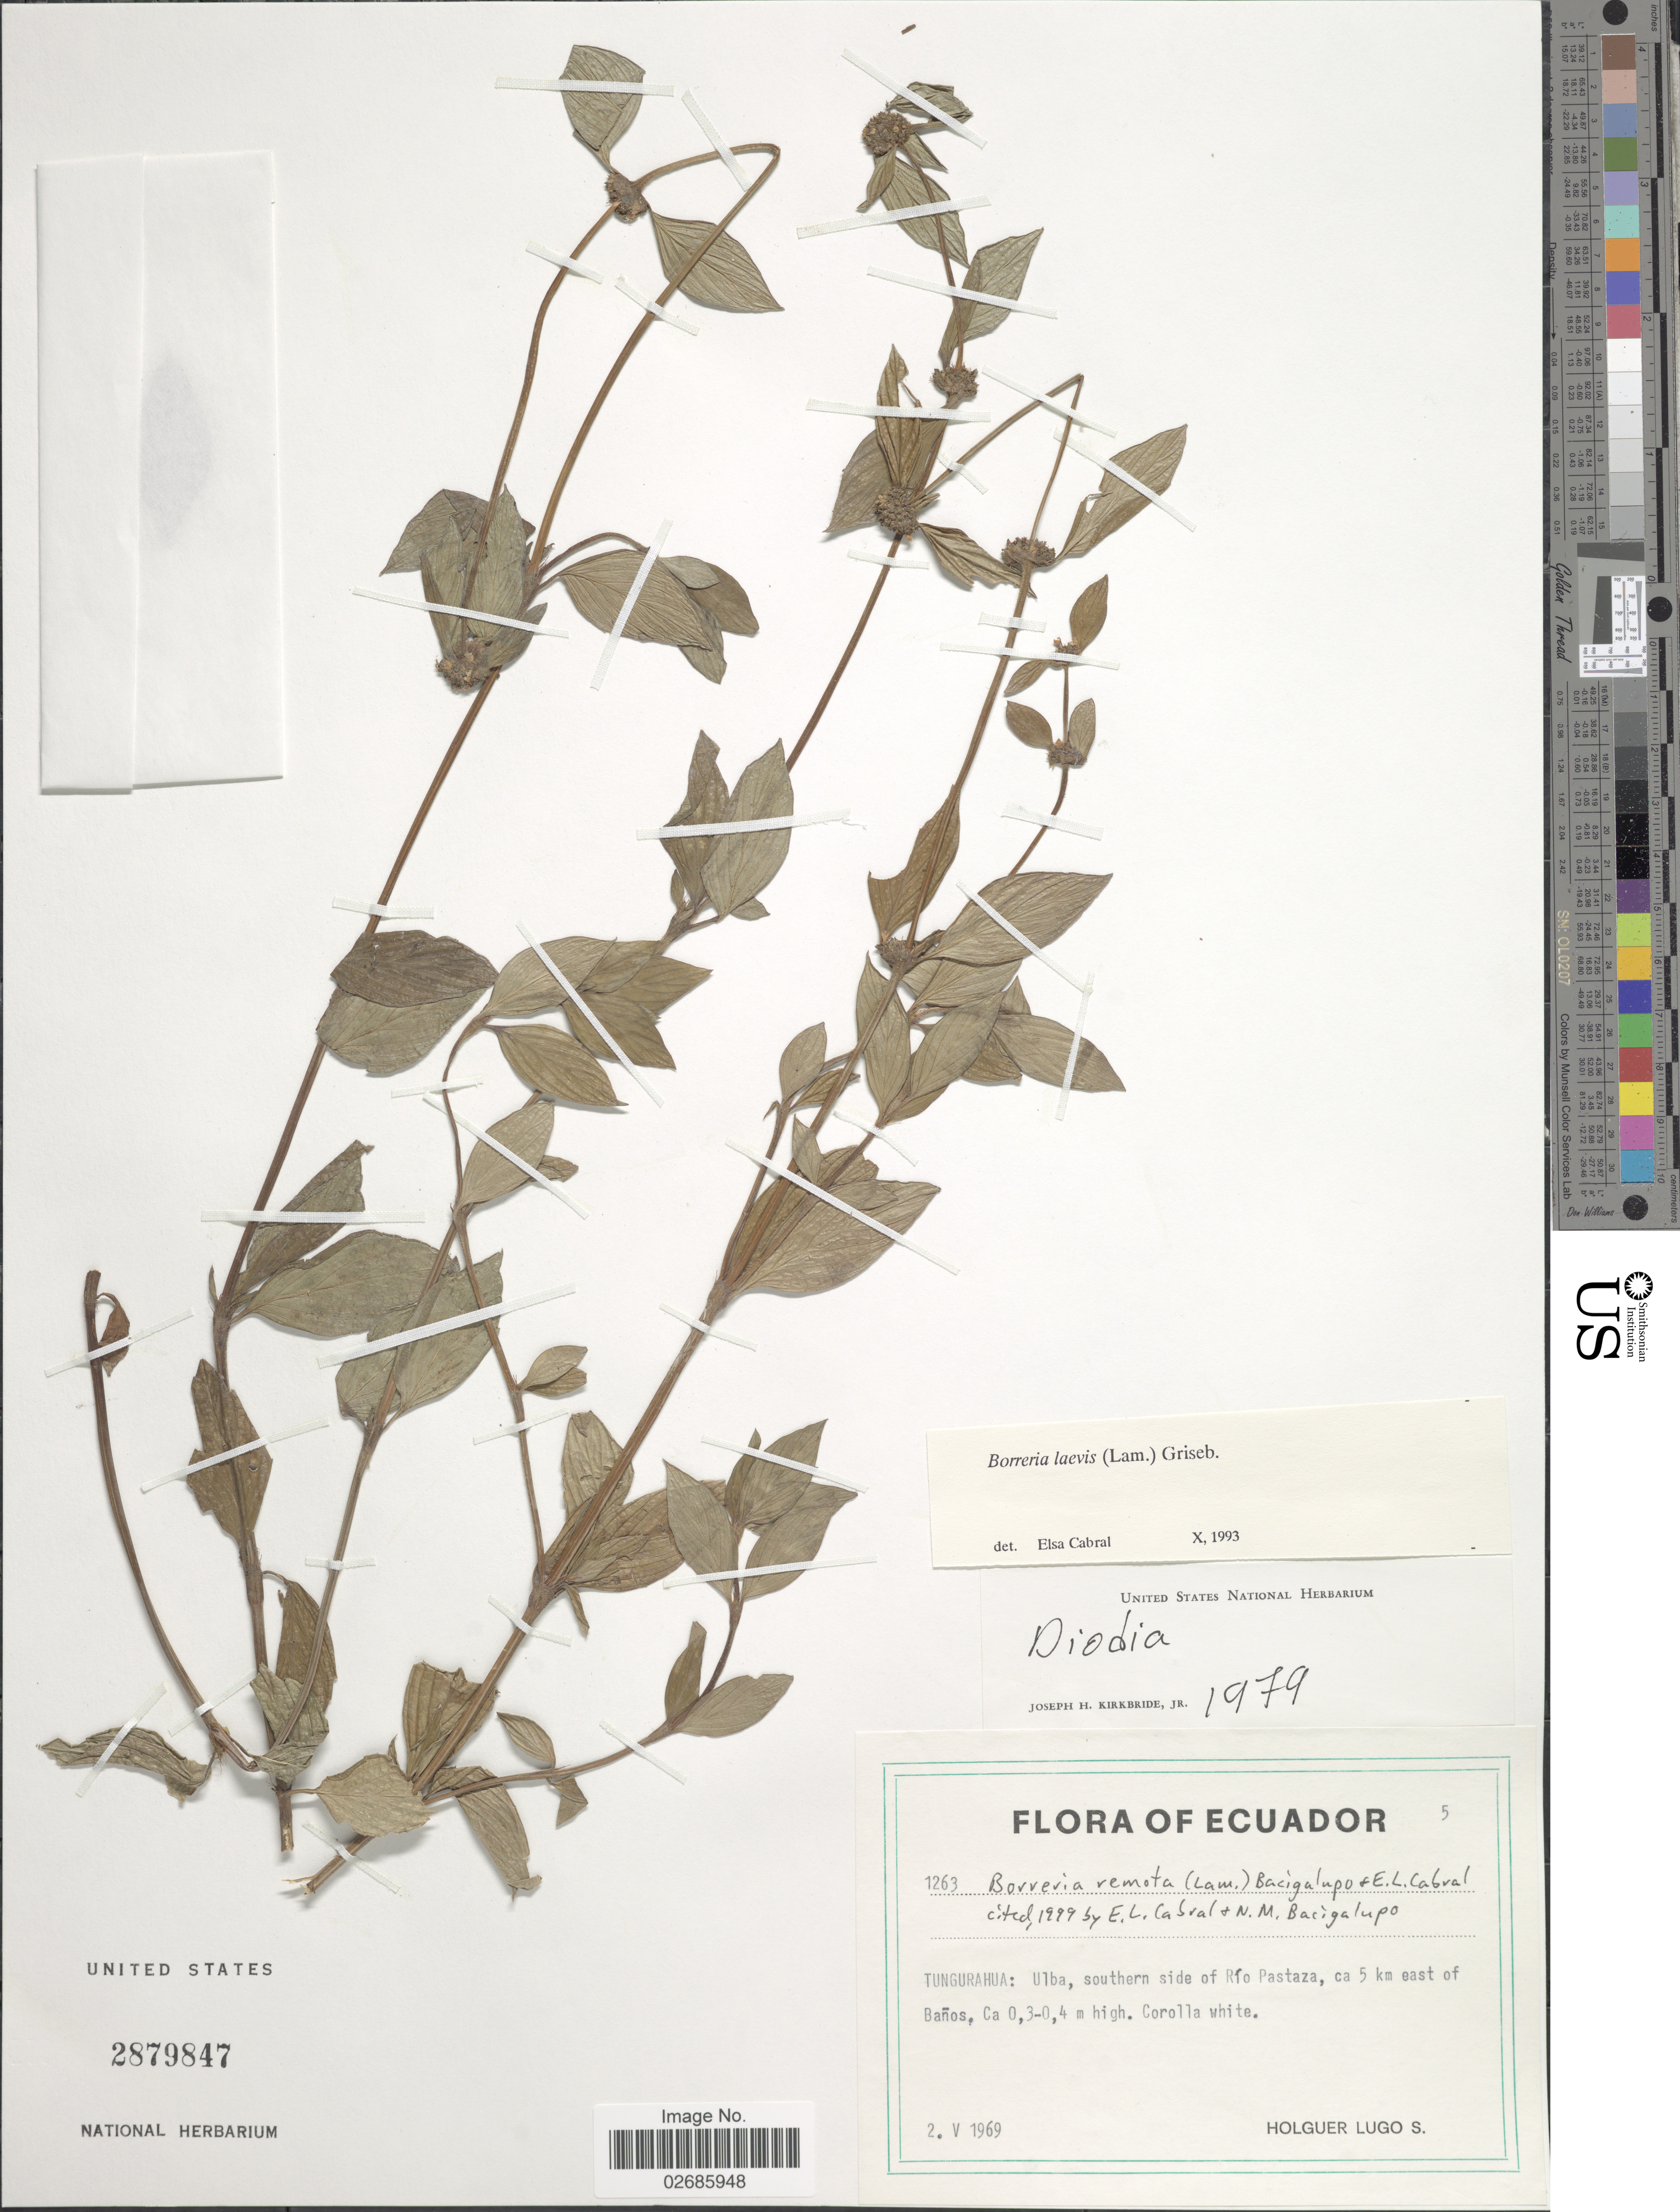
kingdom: Plantae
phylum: Tracheophyta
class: Magnoliopsida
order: Gentianales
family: Rubiaceae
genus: Borreria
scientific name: Borreria remota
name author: (Lam.) Bacigalupo & E.L. Cabral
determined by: Kirkbride, J. H., Jr.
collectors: H. Lugo S.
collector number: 1263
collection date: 1969-05-02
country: Ecuador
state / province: Tungurahua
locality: Ulba, southern side of Río Pastaza, ca 5 km east of Baños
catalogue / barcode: US 2879847